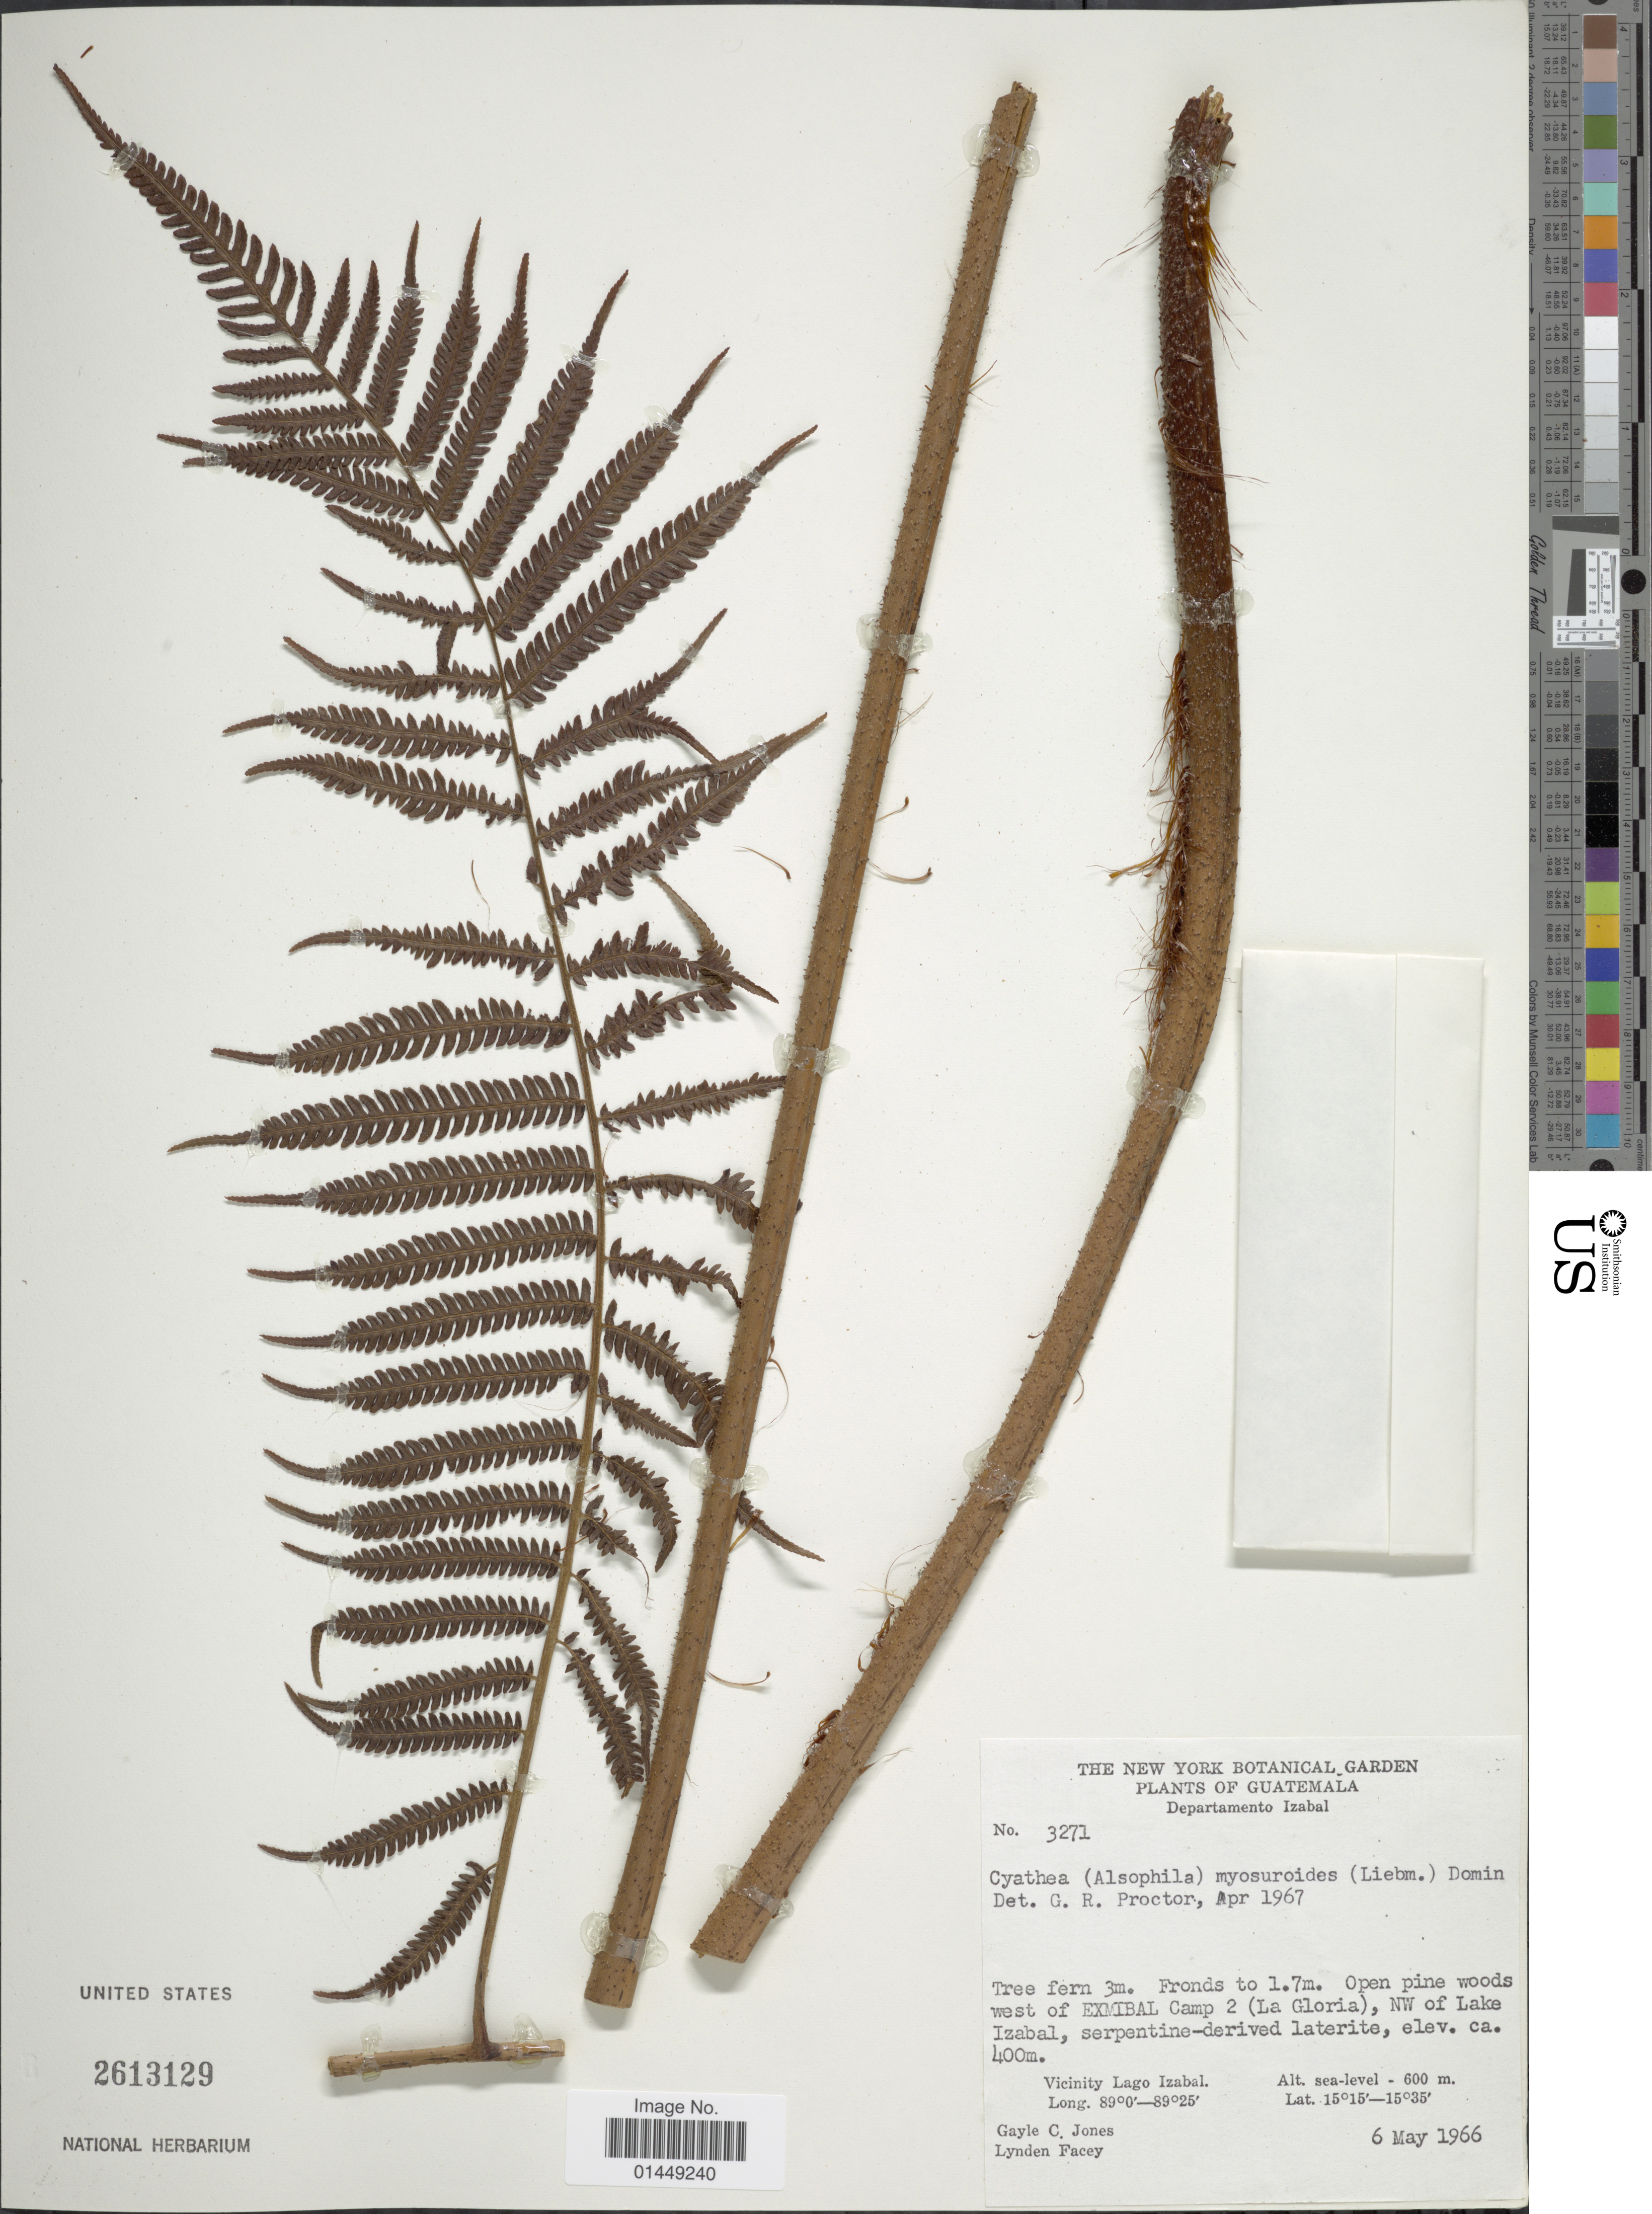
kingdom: Plantae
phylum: Tracheophyta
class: Polypodiopsida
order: Cyatheales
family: Cyatheaceae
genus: Cyathea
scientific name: Cyathea myosuriodes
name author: (Liebm.) Domin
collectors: G. C. Jones & L. Facey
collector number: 3271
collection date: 1966-05-06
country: Guatemala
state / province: Izabal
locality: Departamento Izabal. Open pine woods west of Exmibal Camp 2 (La Gloria), NW of Lake Izabal. Vicinity Lago Izabal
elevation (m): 600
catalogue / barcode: US 2613129